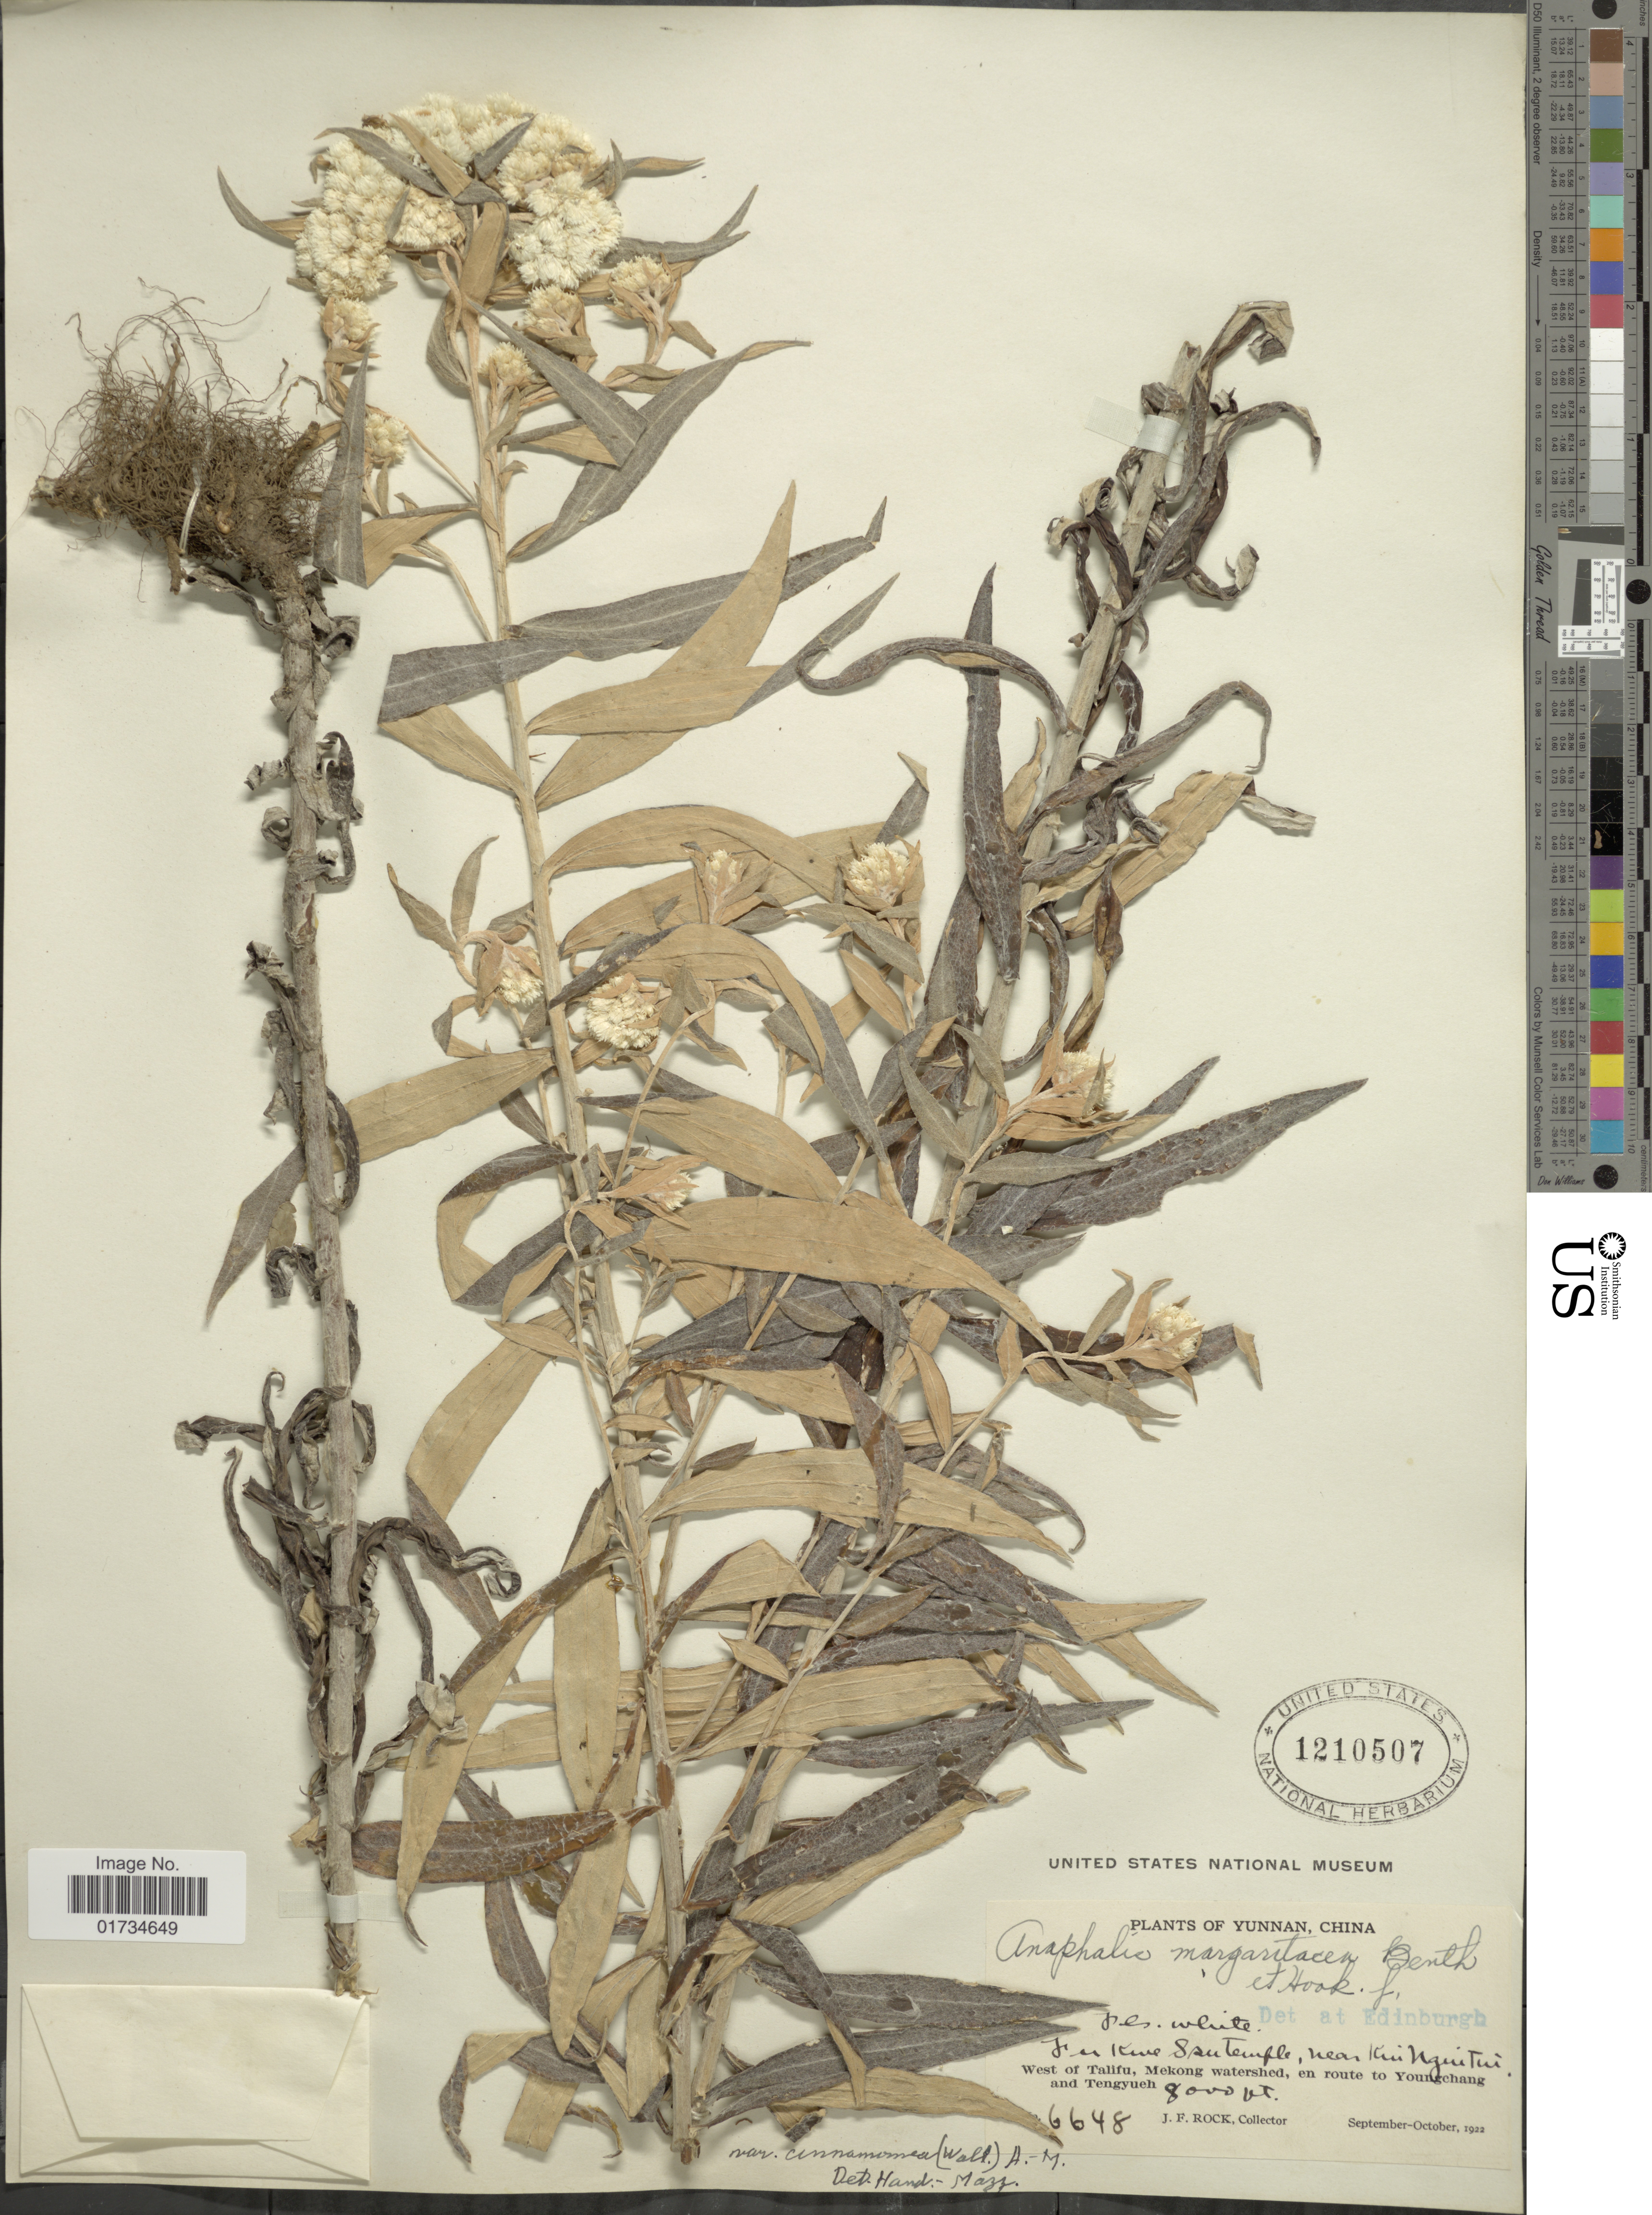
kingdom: Plantae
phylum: Tracheophyta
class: Magnoliopsida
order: Asterales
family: Asteraceae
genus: Anaphalis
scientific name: Anaphalis margaritacea var. cinnamomea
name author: (DC.) Herder & Maxim.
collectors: J. Rock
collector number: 6648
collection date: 1922-09/1922-10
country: China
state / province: Yunnan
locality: Yunnan, China. West of Talifu, Mekong watershed, en route to Youngchang and Tengyueh. Fu Kwe Szu temple, near Ku Ngui Tui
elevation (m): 2438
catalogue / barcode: US 1210507